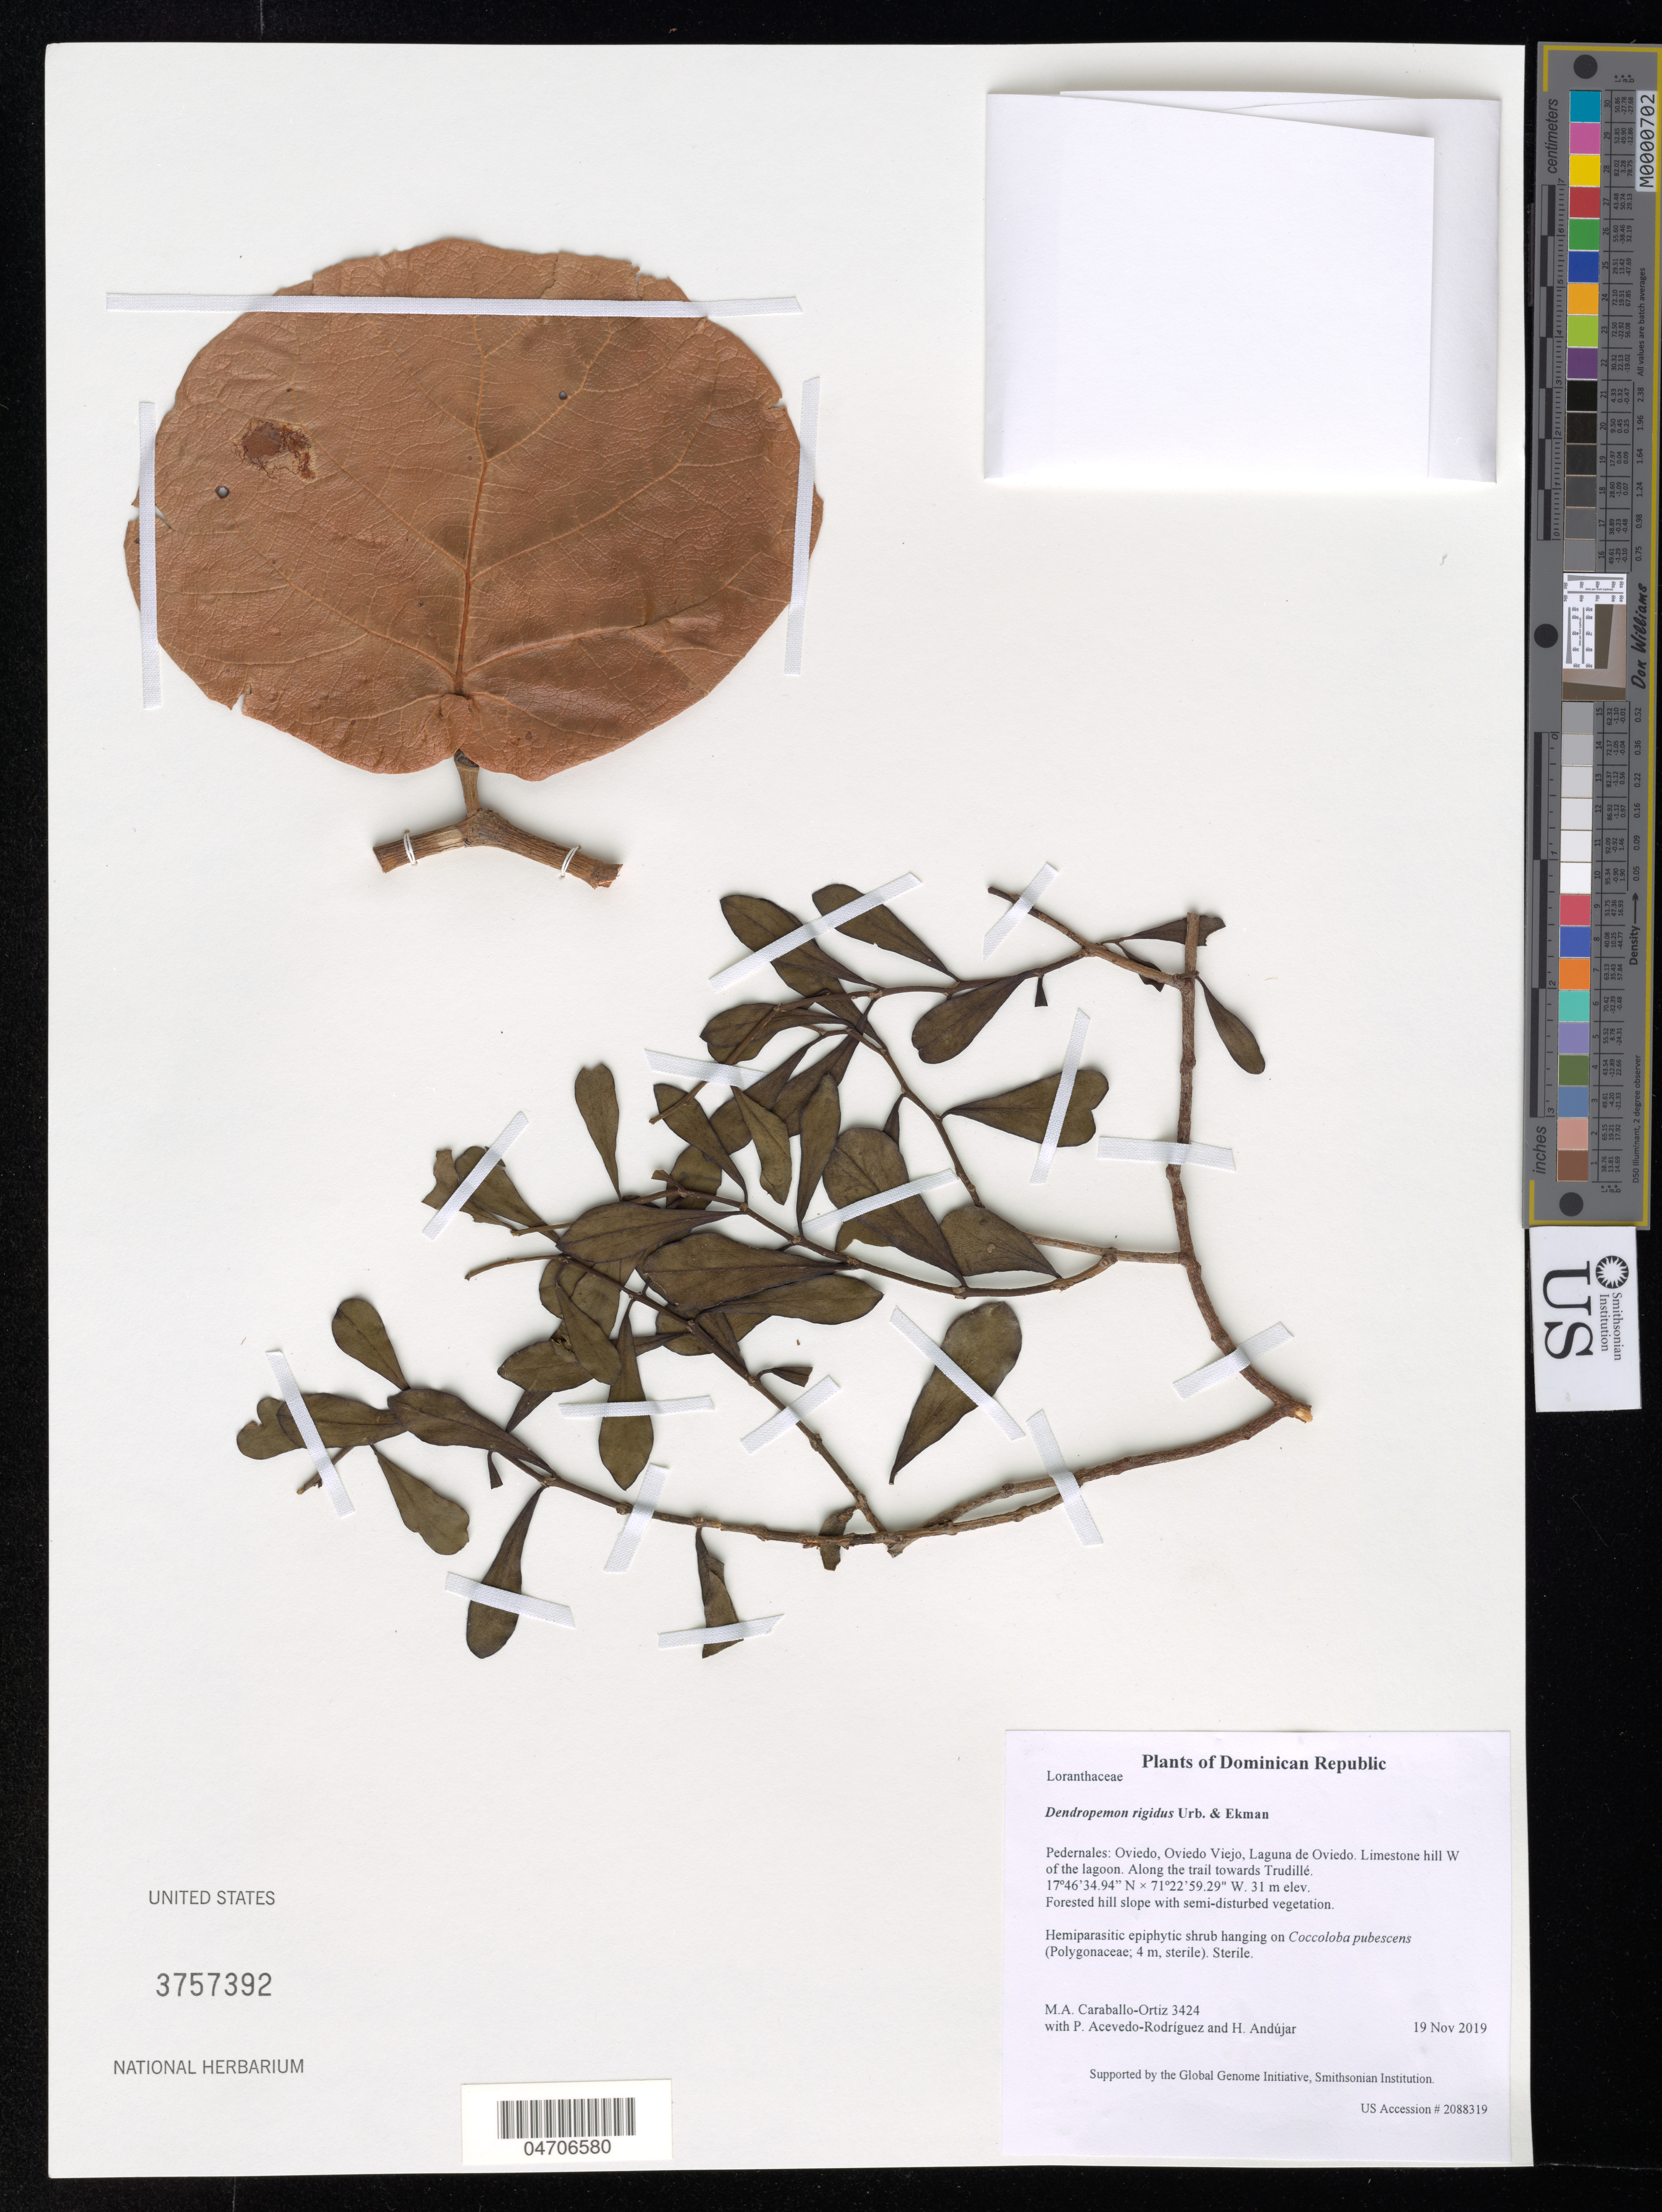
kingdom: Plantae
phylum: Tracheophyta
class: Magnoliopsida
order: Santalales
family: Loranthaceae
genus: Dendropemon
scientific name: Dendropemon rigidus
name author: Urb. & Ekman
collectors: M. Caraballo-Ortiz, P. Acevedo-Rodr. & H. Andujar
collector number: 3424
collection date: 2019-11-19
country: Dominican Republic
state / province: Pedernales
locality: Oviedo, Oviedo Viejo, Laguna de Oviedo. Limestone hill W of the lagoon. Along the trail towards Trudillé.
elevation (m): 31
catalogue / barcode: US 3757392